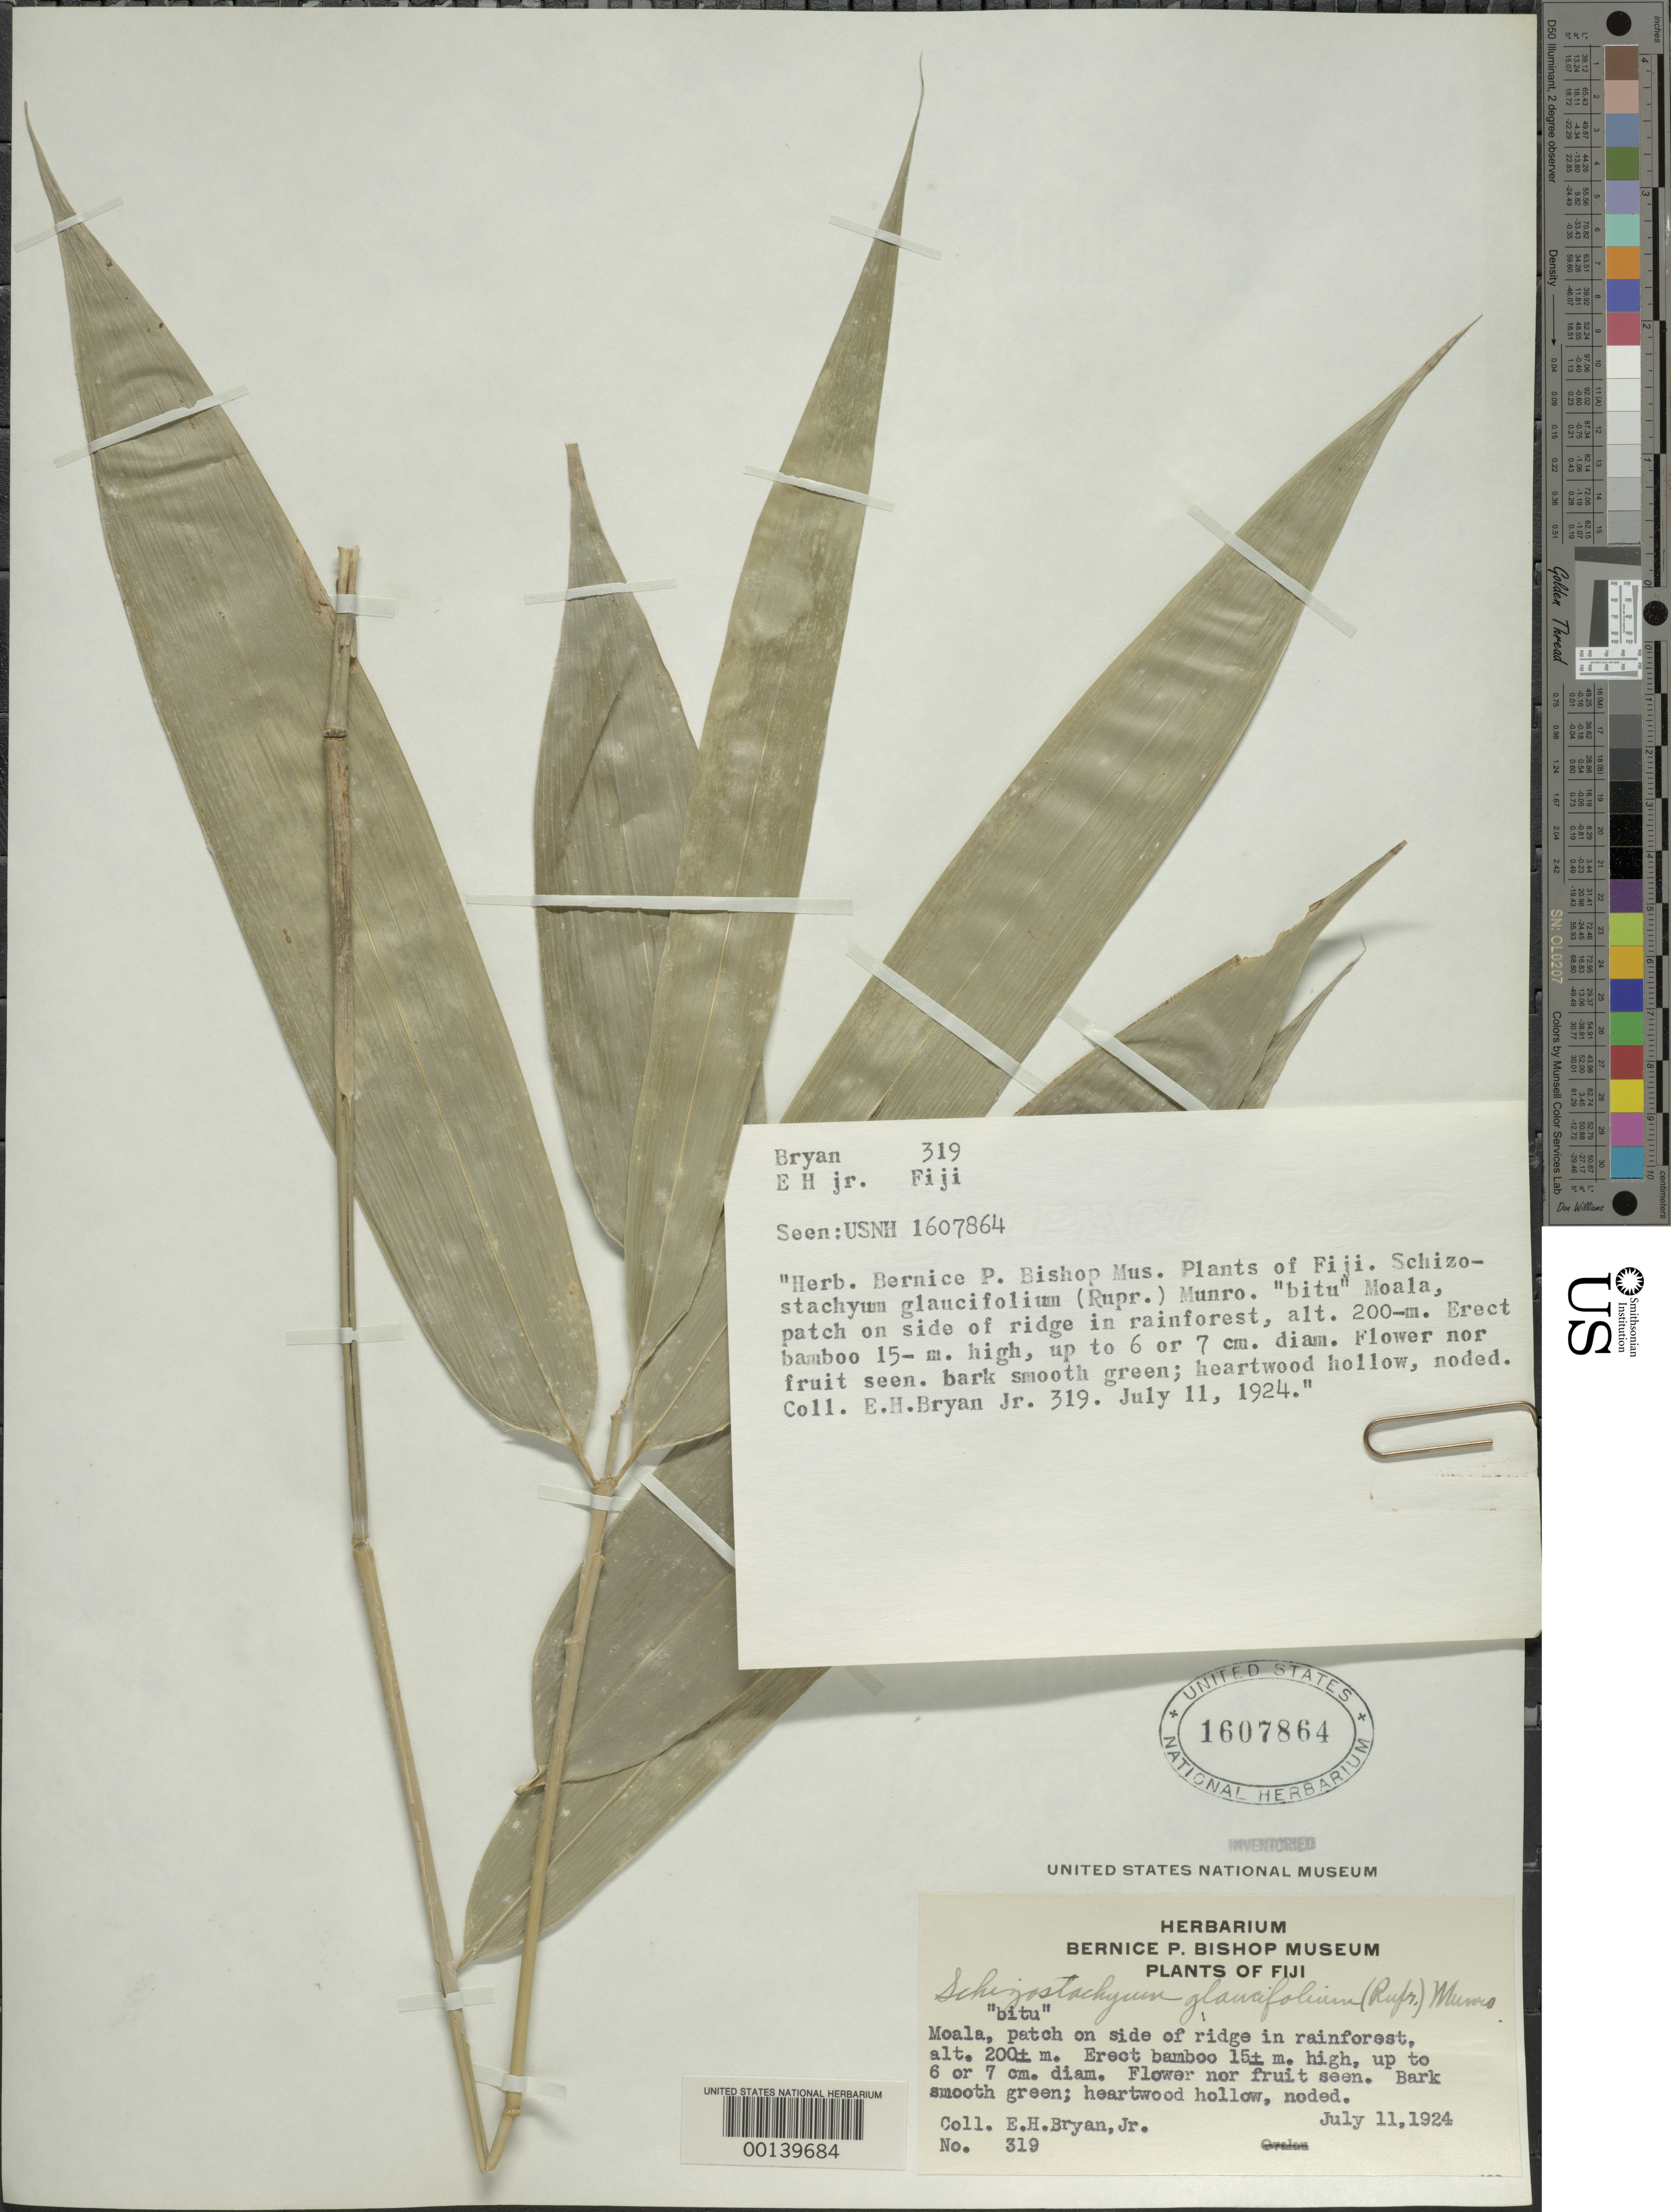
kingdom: Plantae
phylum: Tracheophyta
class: Liliopsida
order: Poales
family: Poaceae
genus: Schizostachyum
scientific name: Schizostachyum glaucifolium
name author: (Rupr.) Munro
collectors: E. Bryan Jr.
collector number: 319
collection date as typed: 11 Jul 1924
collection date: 1924-07-11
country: Fiji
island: Moala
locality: Moala. [= moloa island?]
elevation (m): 200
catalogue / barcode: US 1607864